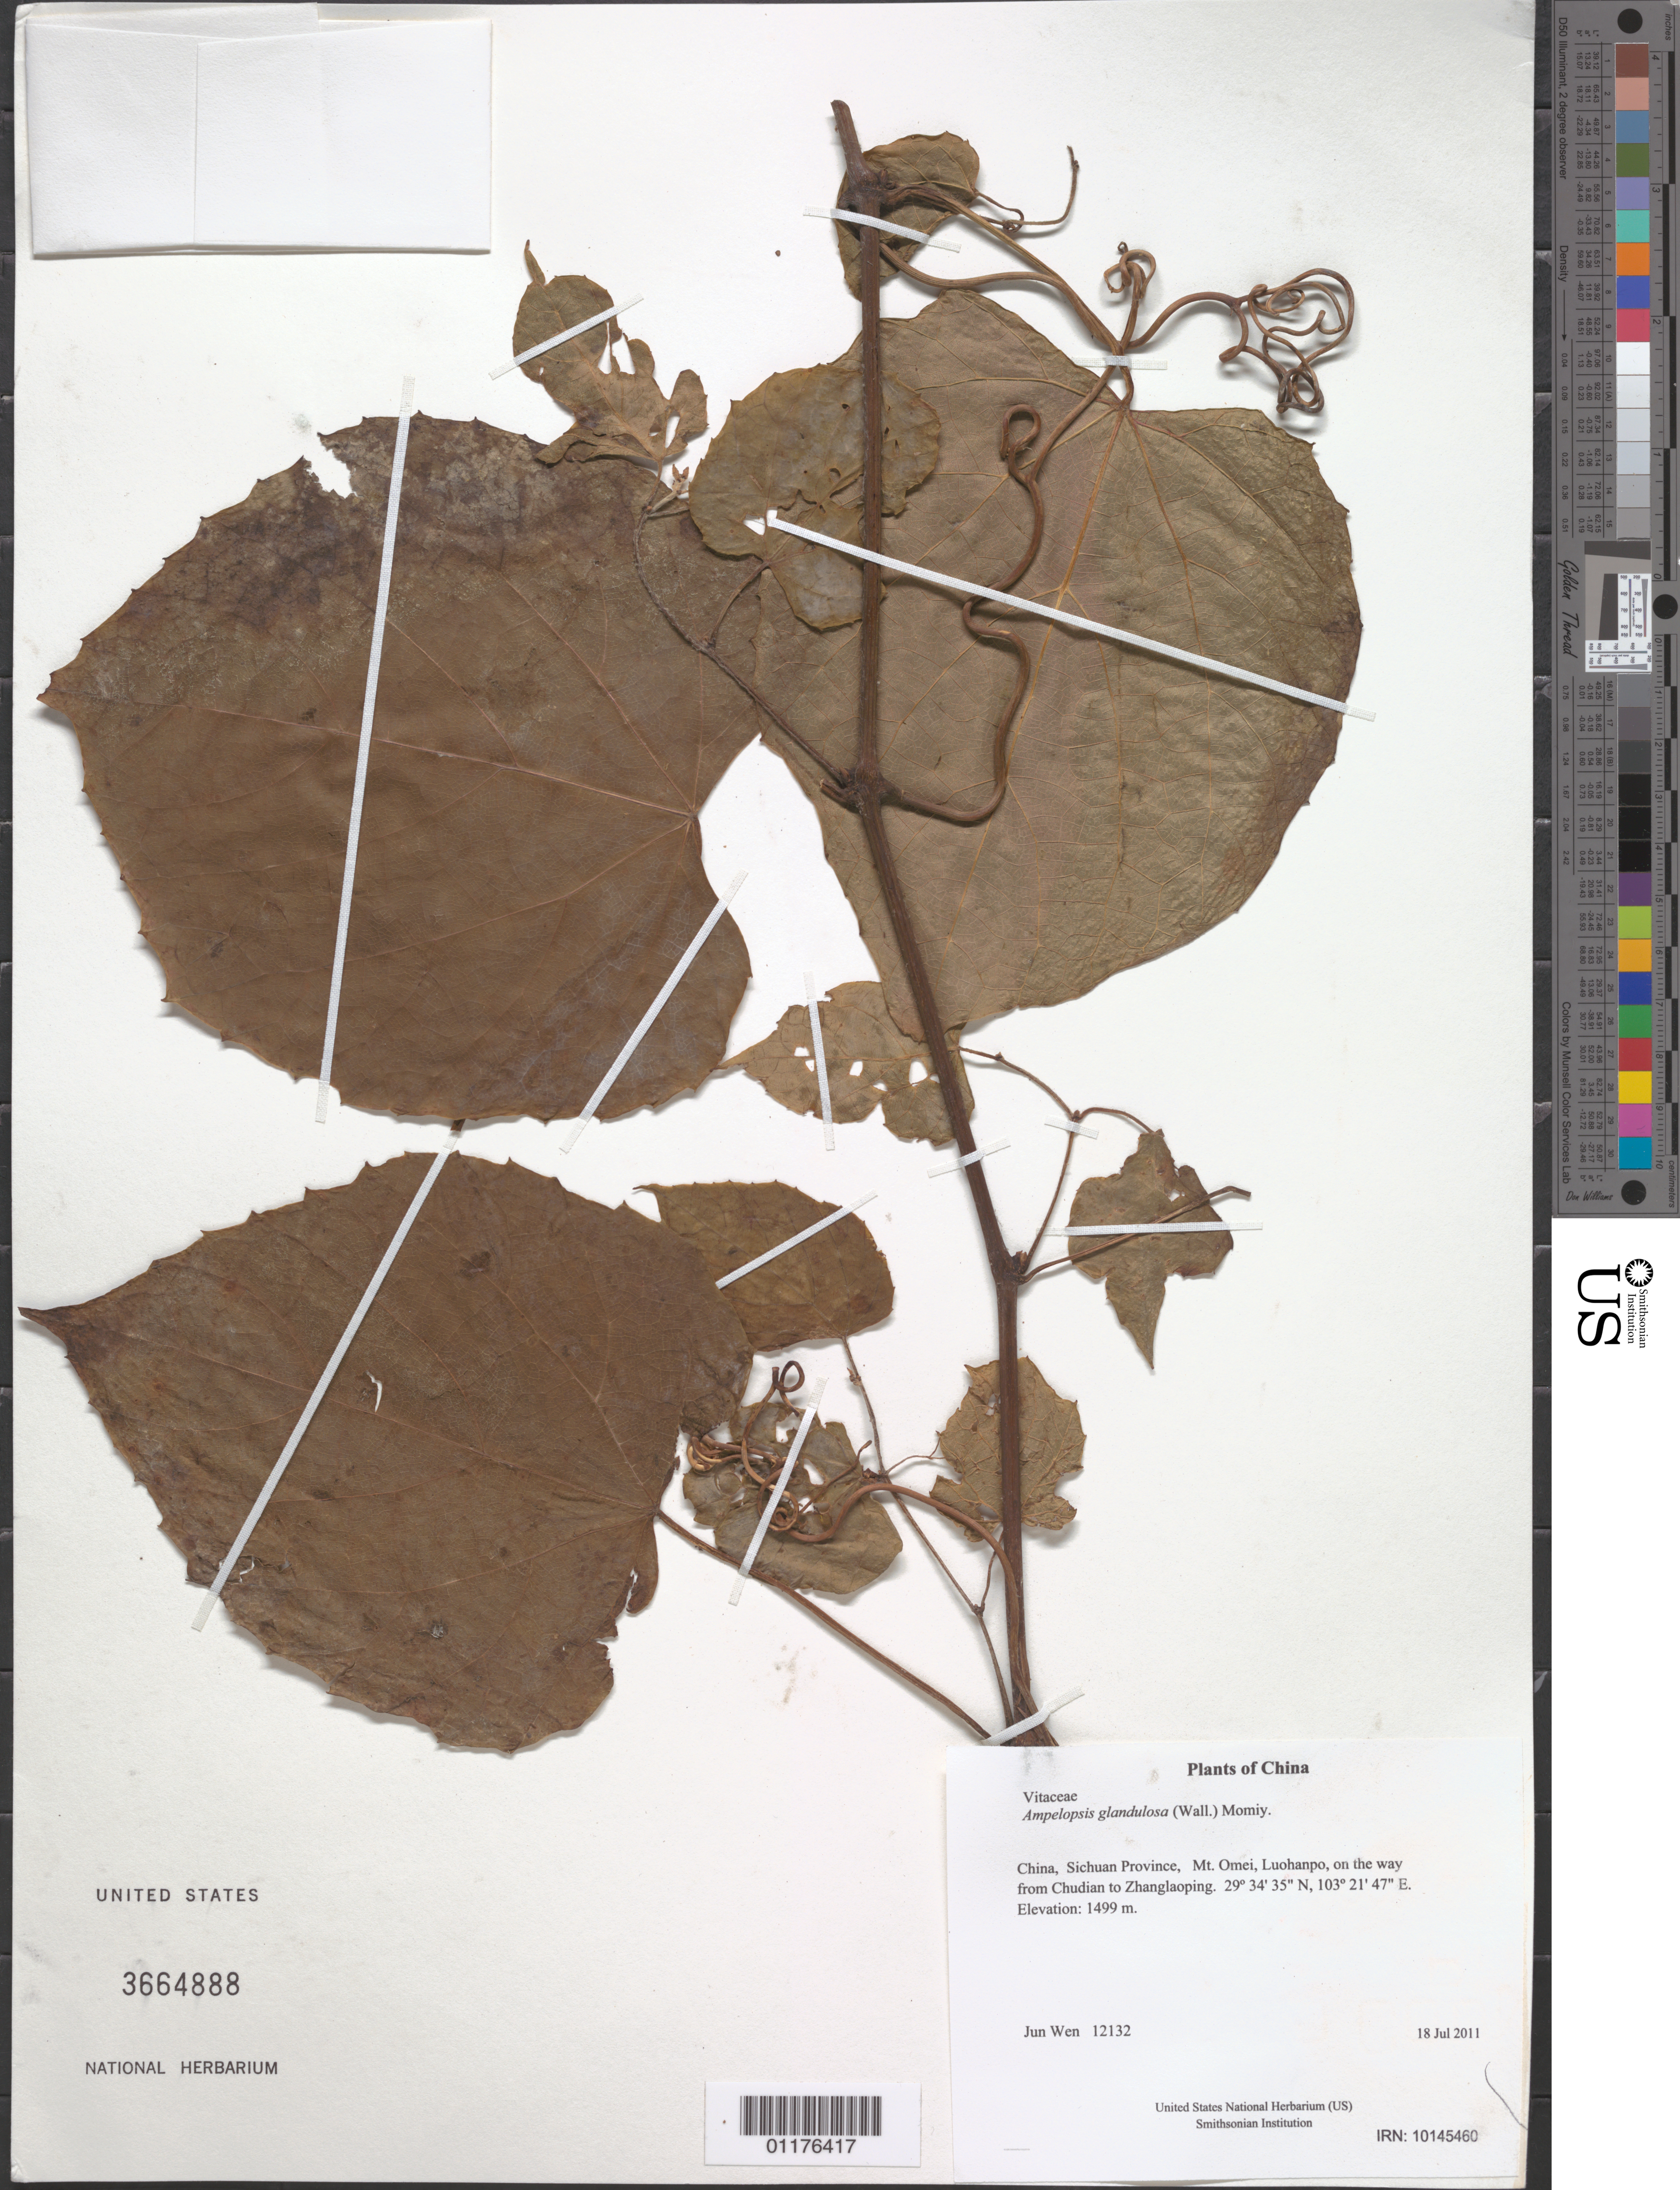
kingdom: Plantae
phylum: Tracheophyta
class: Magnoliopsida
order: Vitales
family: Vitaceae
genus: Ampelopsis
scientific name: Ampelopsis glandulosa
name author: (Wall.) Momiy.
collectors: J. Wen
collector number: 12132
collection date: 2011-07-18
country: China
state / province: Sichuan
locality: Mt. Omei, Luohanpo, on the way from Chudian to Zhanglaoping.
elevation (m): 1499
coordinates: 29 34 34.6 N, 103 21 46.8 E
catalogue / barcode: US 3664888